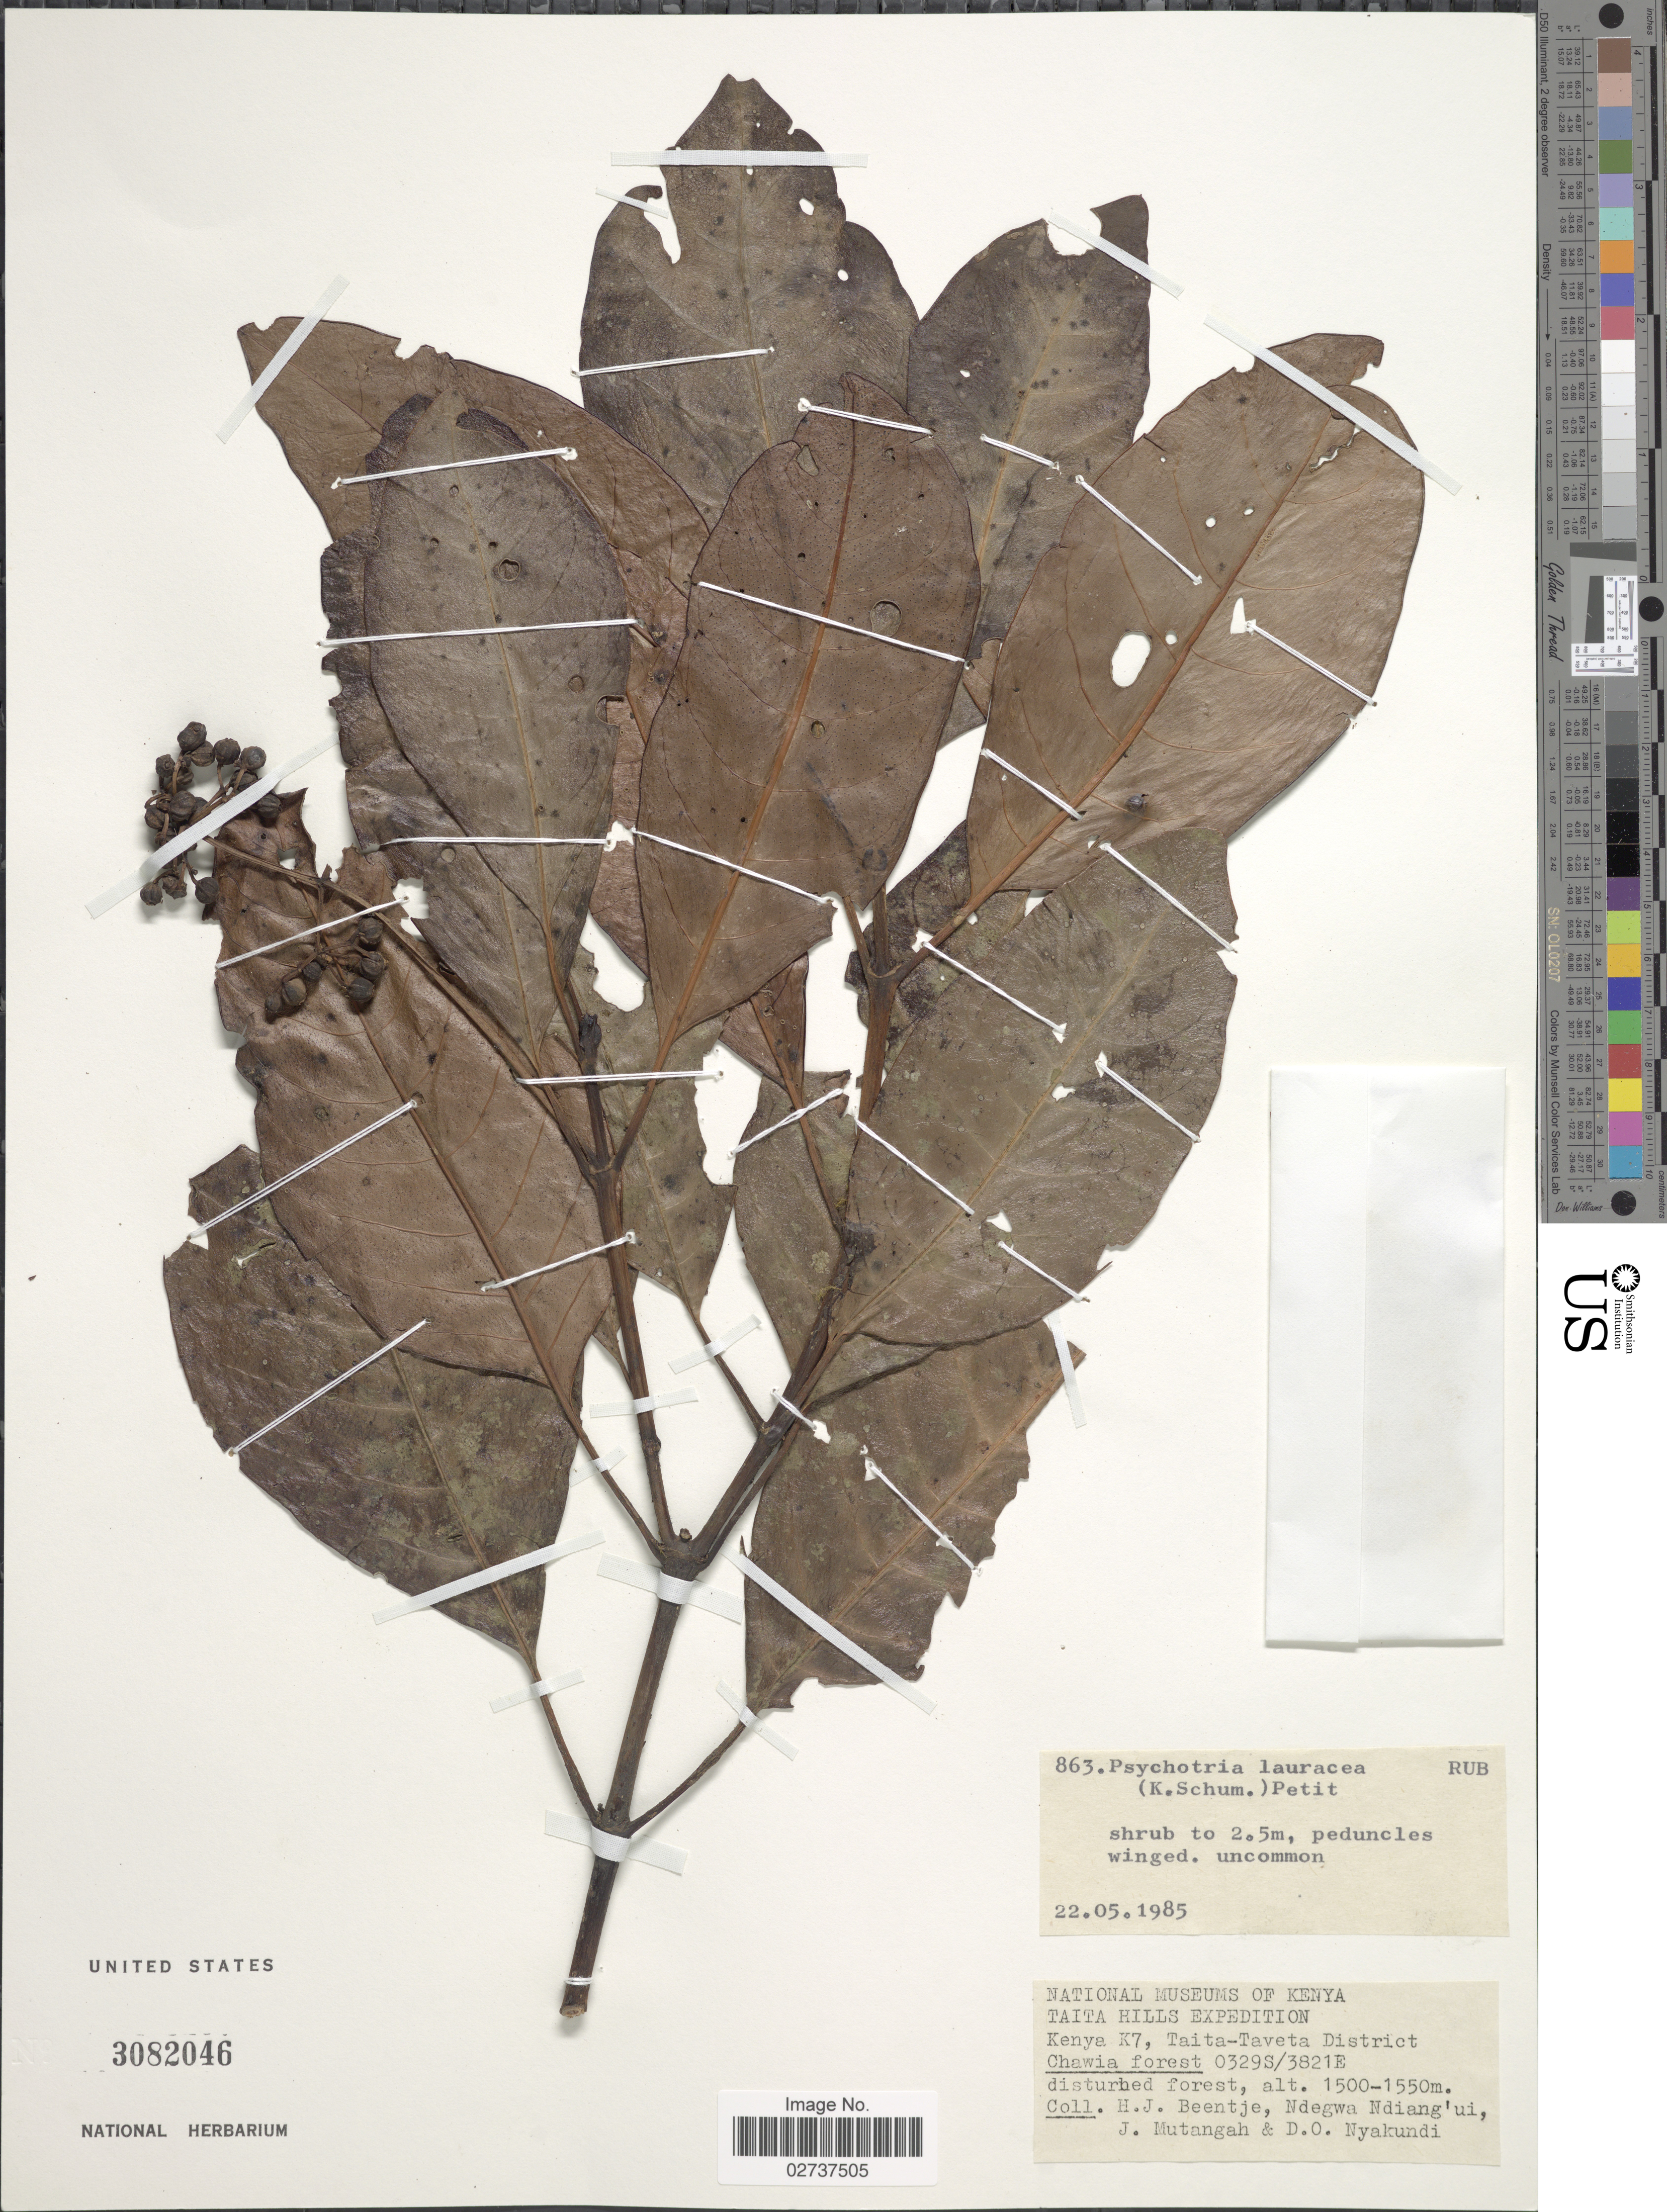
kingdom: Plantae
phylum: Tracheophyta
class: Magnoliopsida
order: Gentianales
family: Rubiaceae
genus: Psychotria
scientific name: Psychotria lauracea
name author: (K. Schum.) E.M.A. Petit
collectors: H. J. Beentje, Ndegwa Ndiang'ui, J. Mutangah & D. Nyakundi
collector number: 863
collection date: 1985-05-22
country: Kenya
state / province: Taita Taveta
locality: Taita Hills, Kenya K7, Chawia Forest.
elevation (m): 1500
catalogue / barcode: US 3082046